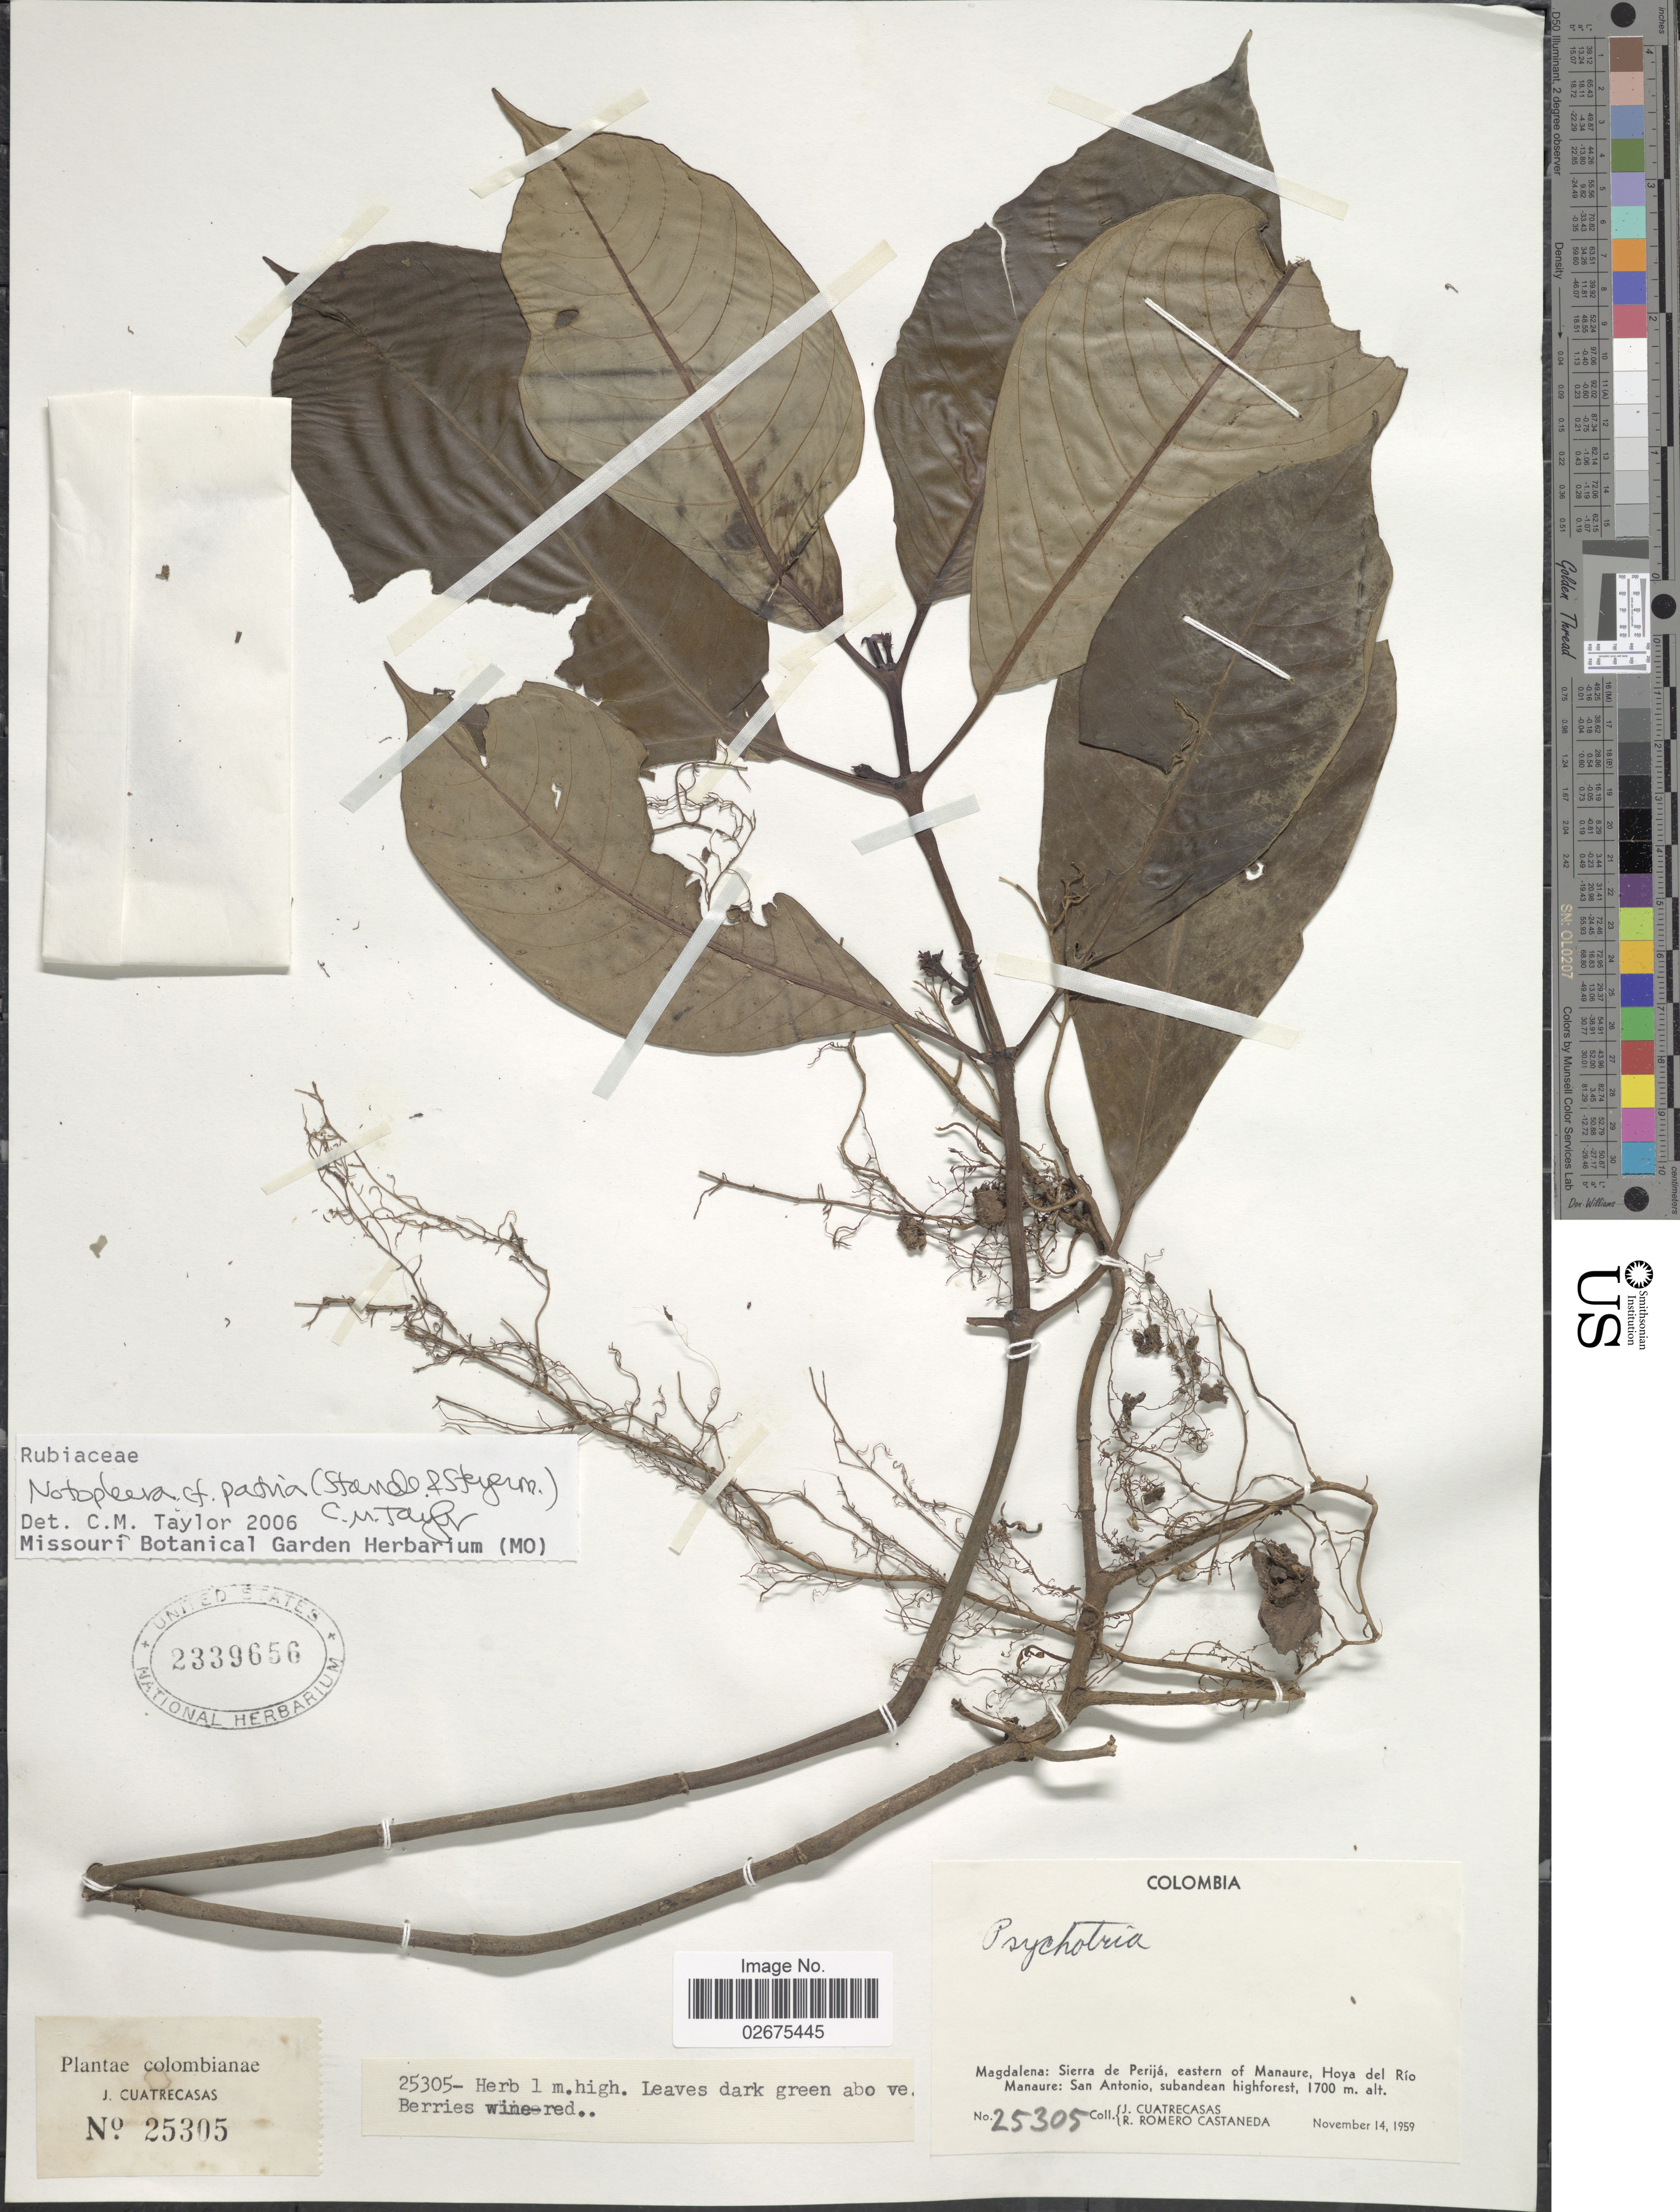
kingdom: Plantae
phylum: Tracheophyta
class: Magnoliopsida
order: Gentianales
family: Rubiaceae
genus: Notopleura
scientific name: Notopleura patria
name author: (Standl. & Styerm.) C.M. Taylor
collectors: J. Cuatrecasas & R. Romero Castañeda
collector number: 25305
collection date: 1959-11-14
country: Colombia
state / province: Magdalena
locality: Sierra de Perija, eastern of Manaure, Hoya del Rio Manaure; San Antonio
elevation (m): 1700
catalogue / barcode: US 2339656